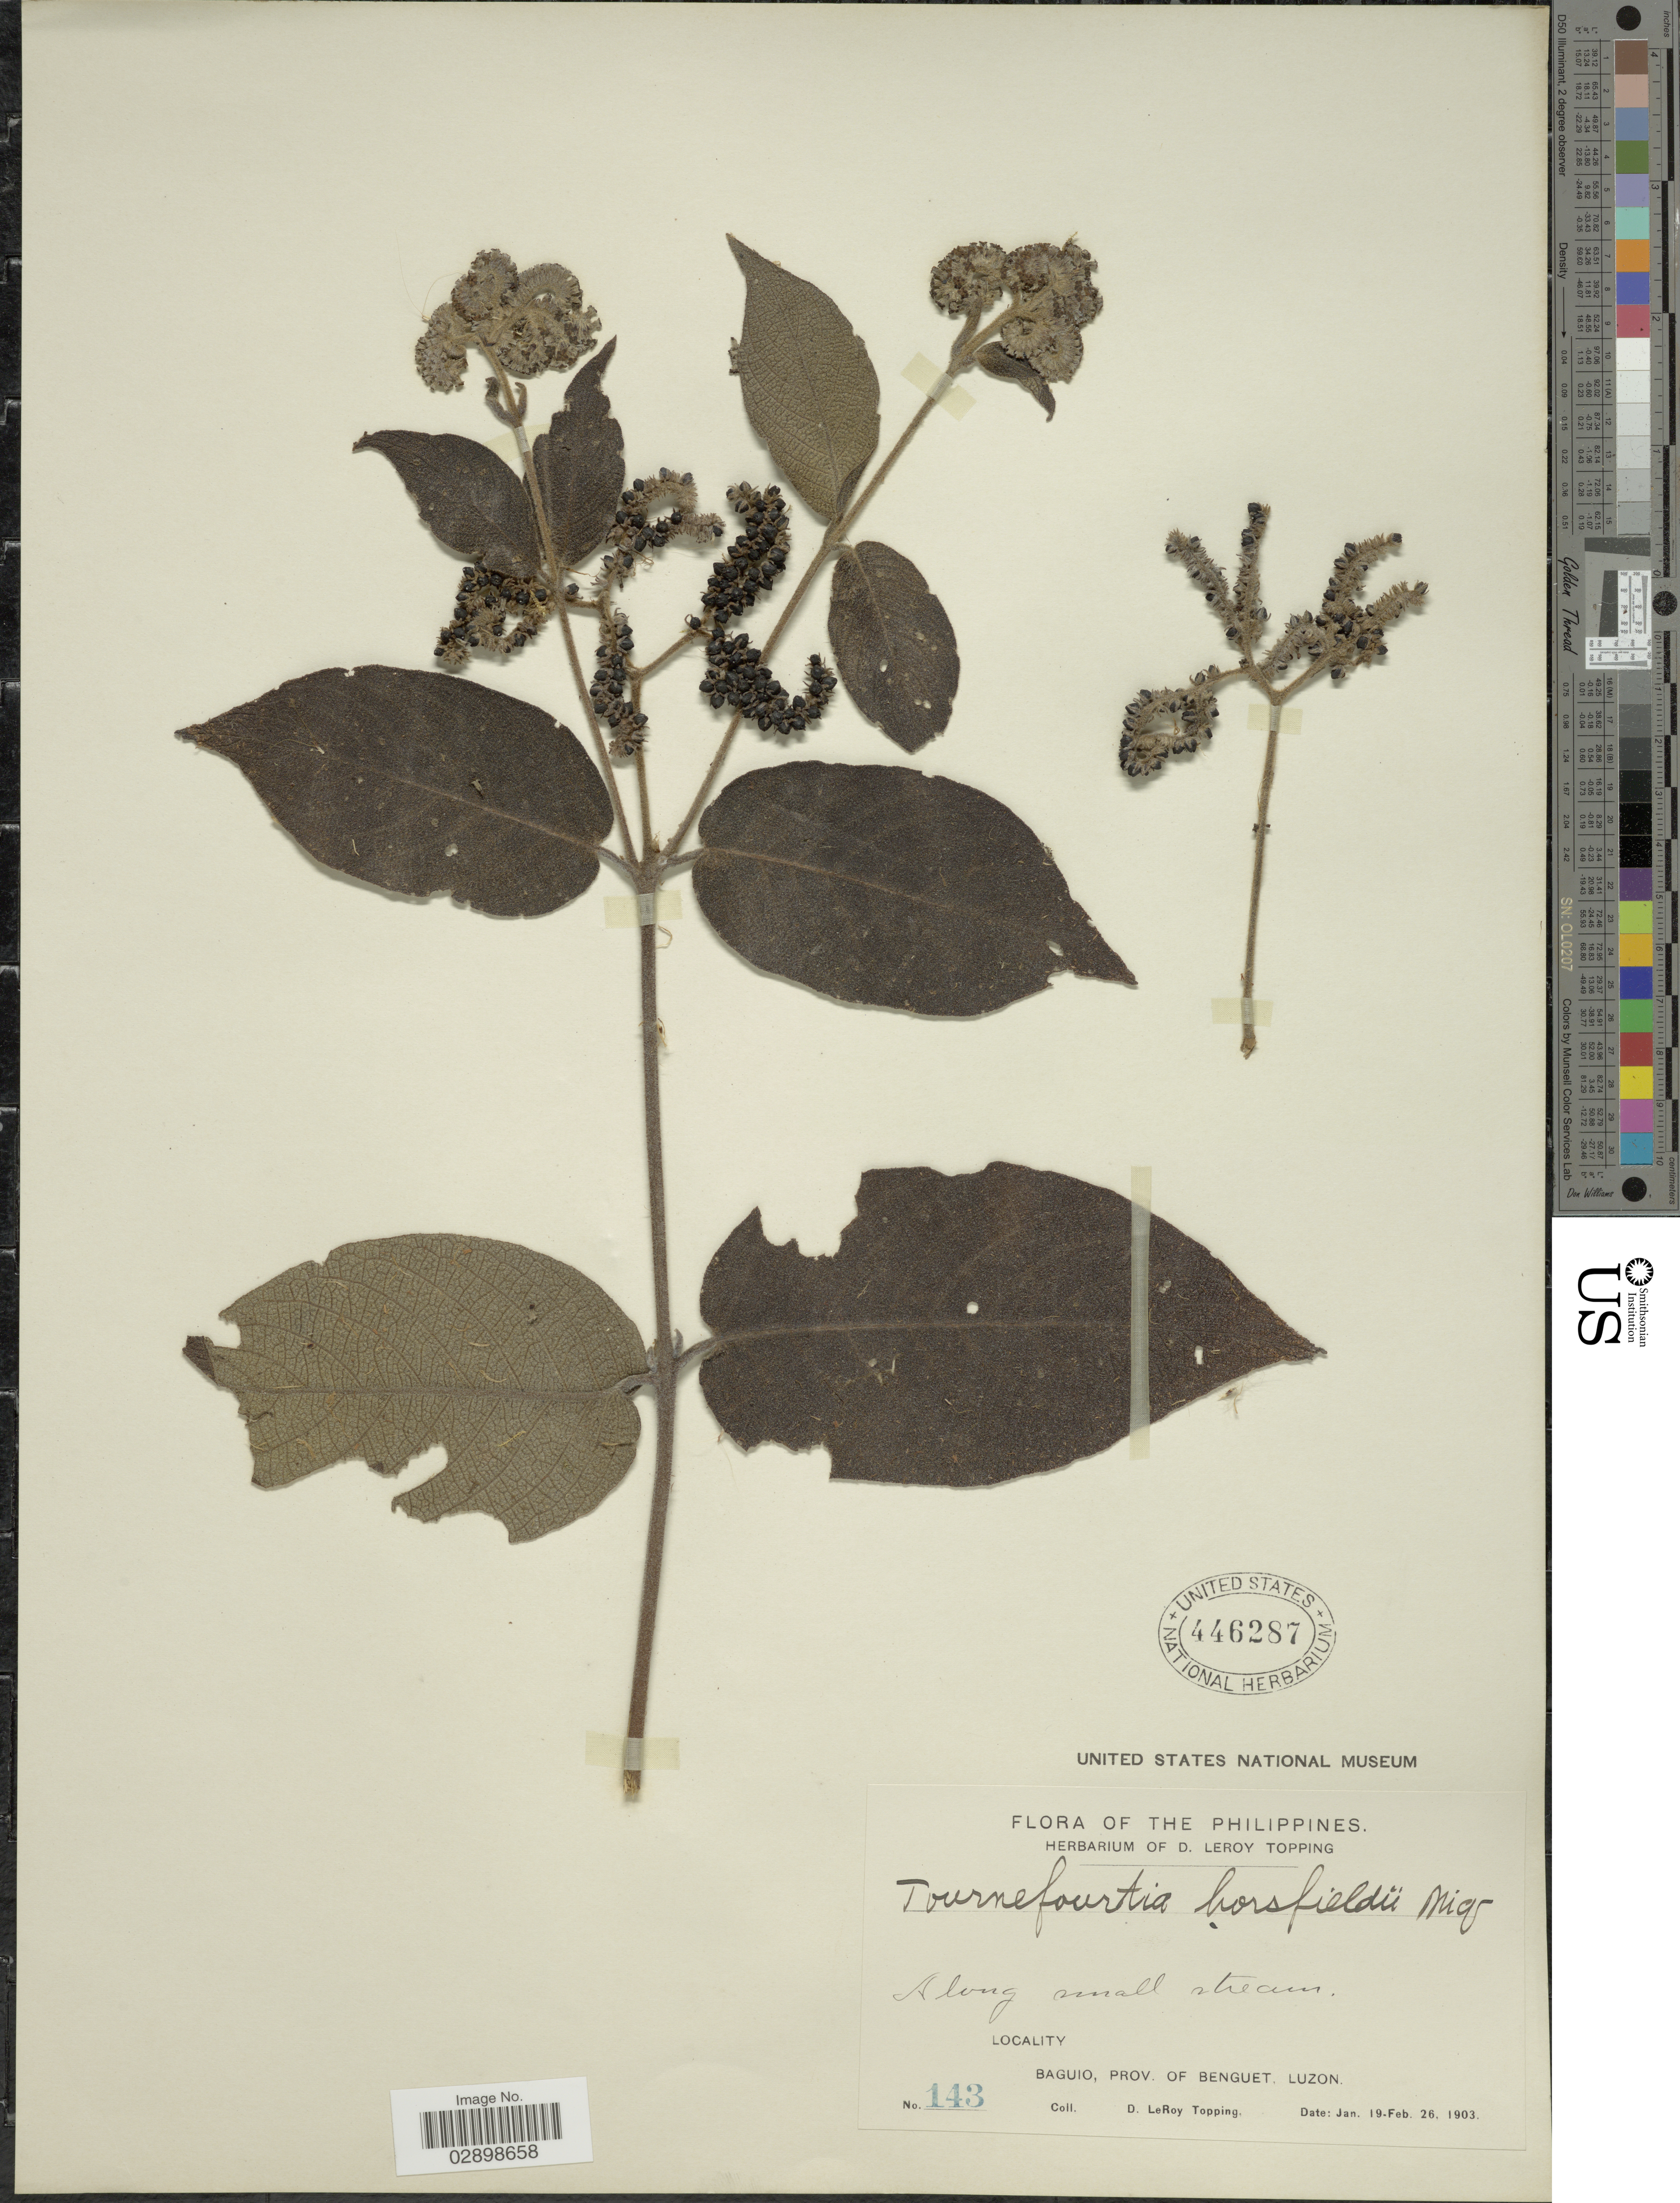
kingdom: Plantae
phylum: Tracheophyta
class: Magnoliopsida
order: Boraginales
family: Heliotropiaceae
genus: Tournefortia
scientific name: Tournefortia horsfieldii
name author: Miq.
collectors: D. L. Topping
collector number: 143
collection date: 1903-01-19/1903-02-26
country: Philippines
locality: Baguio, Prov. of Benguet, Luzon.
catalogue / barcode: US 446287